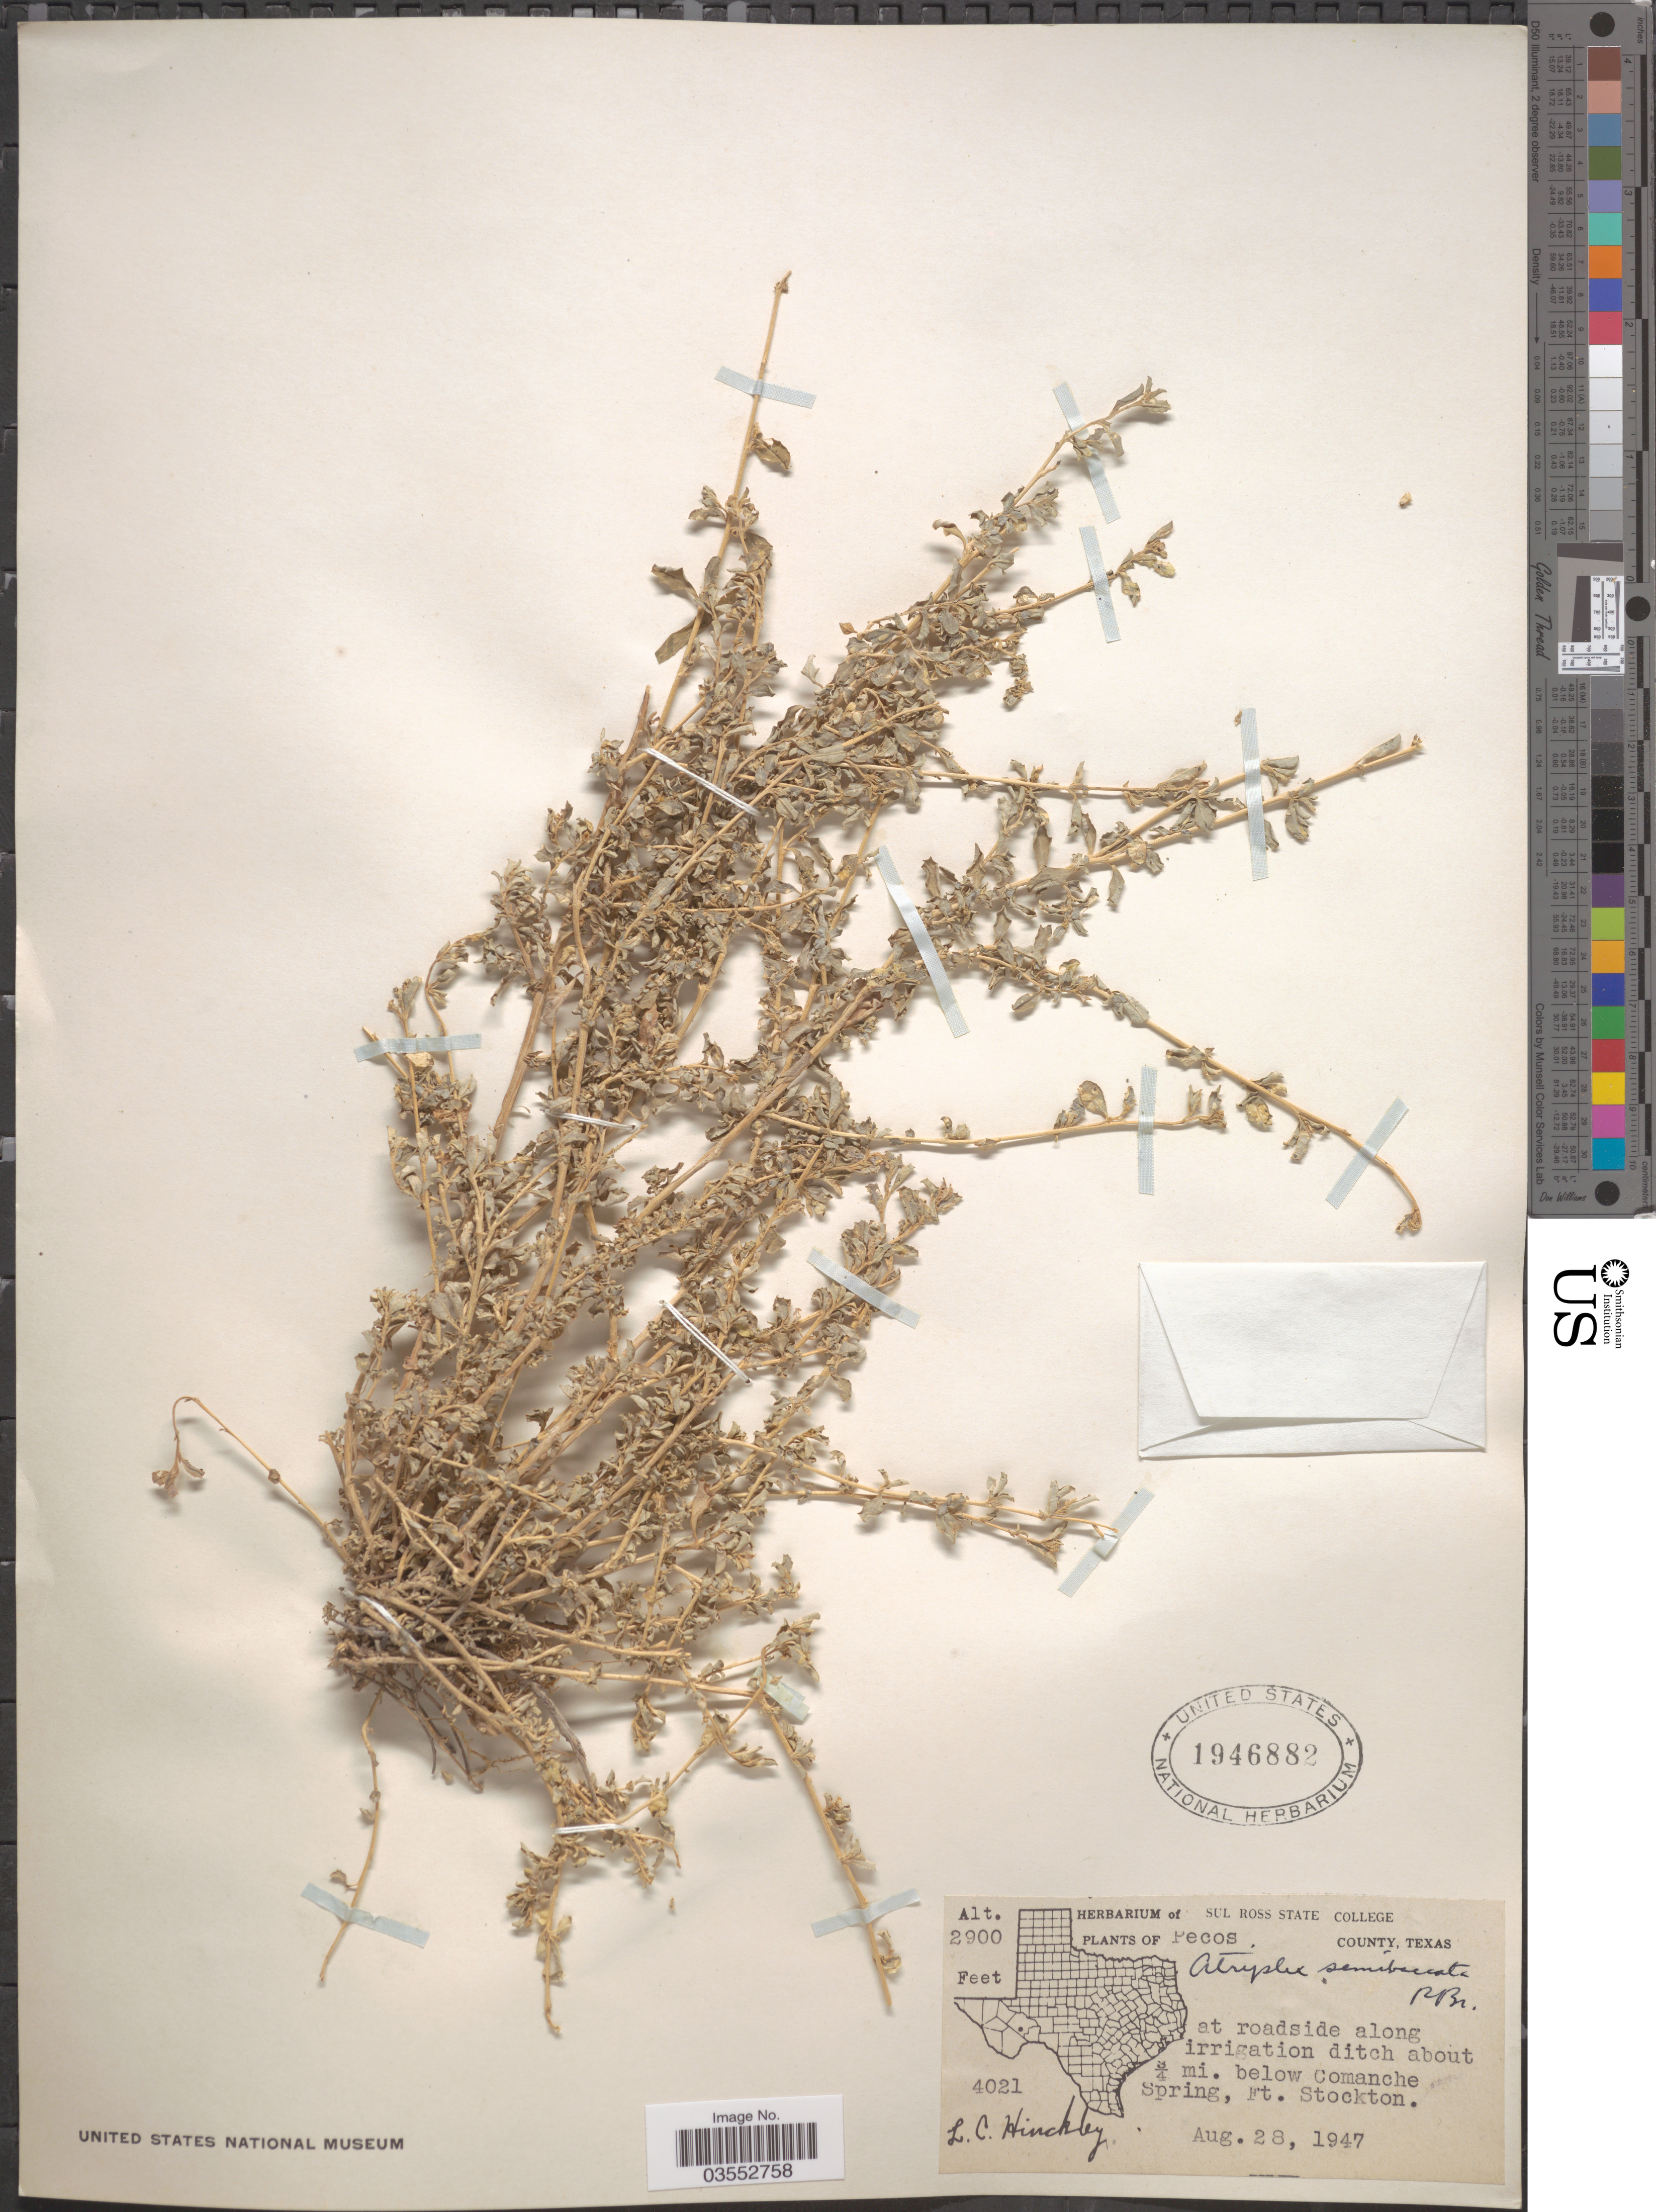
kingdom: Plantae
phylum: Tracheophyta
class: Magnoliopsida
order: Caryophyllales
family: Amaranthaceae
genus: Atriplex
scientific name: Atriplex semibaccata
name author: R. Br.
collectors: L. Hinckley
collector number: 4021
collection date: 1947-08-28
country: United States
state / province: Texas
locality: Pecos County. About ¾ mi. below Comanche Spring, Ft. Stockton.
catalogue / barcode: US 1946882